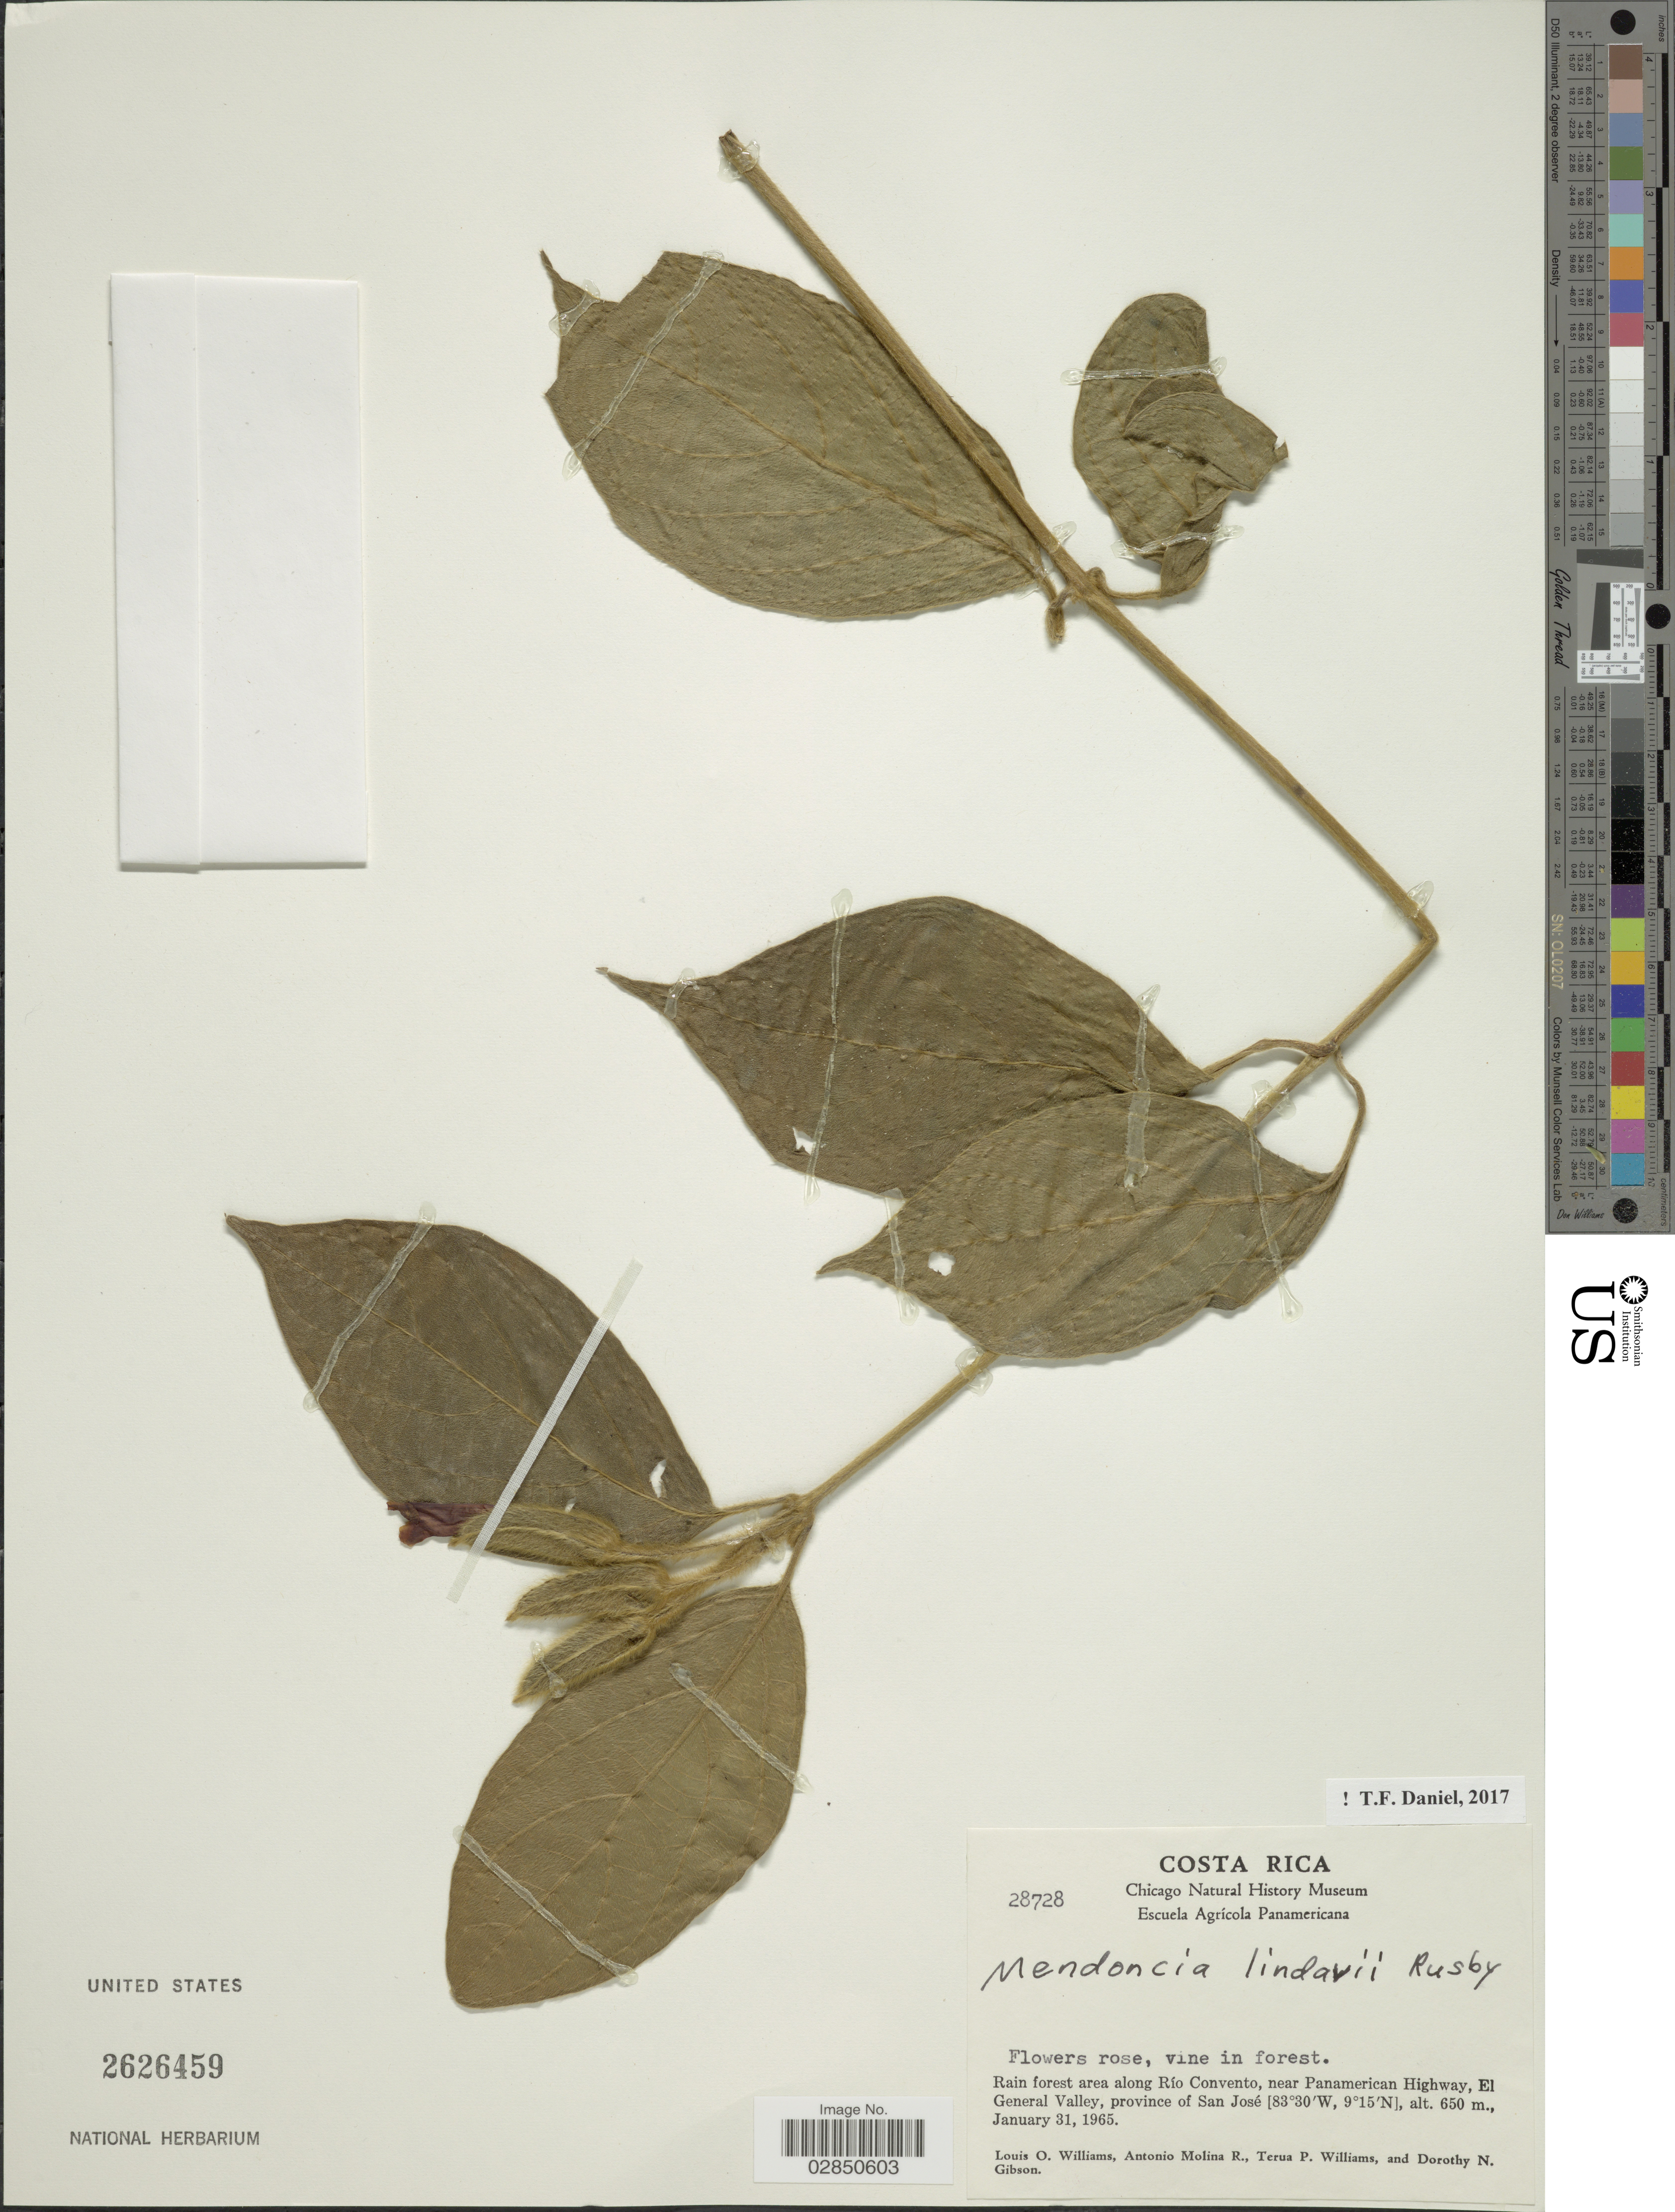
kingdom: Plantae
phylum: Tracheophyta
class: Magnoliopsida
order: Lamiales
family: Acanthaceae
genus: Mendoncia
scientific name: Mendoncia lindavii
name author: Rusby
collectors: L. O. Williams, A. Molina R., T. Williams & D. N. Gibson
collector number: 28728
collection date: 1965-01-31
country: Costa Rica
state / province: San José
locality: Rain forest area along Río Convento, near Panamerican Highway, El General Valley, province of San José.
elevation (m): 650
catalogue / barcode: US 2626459